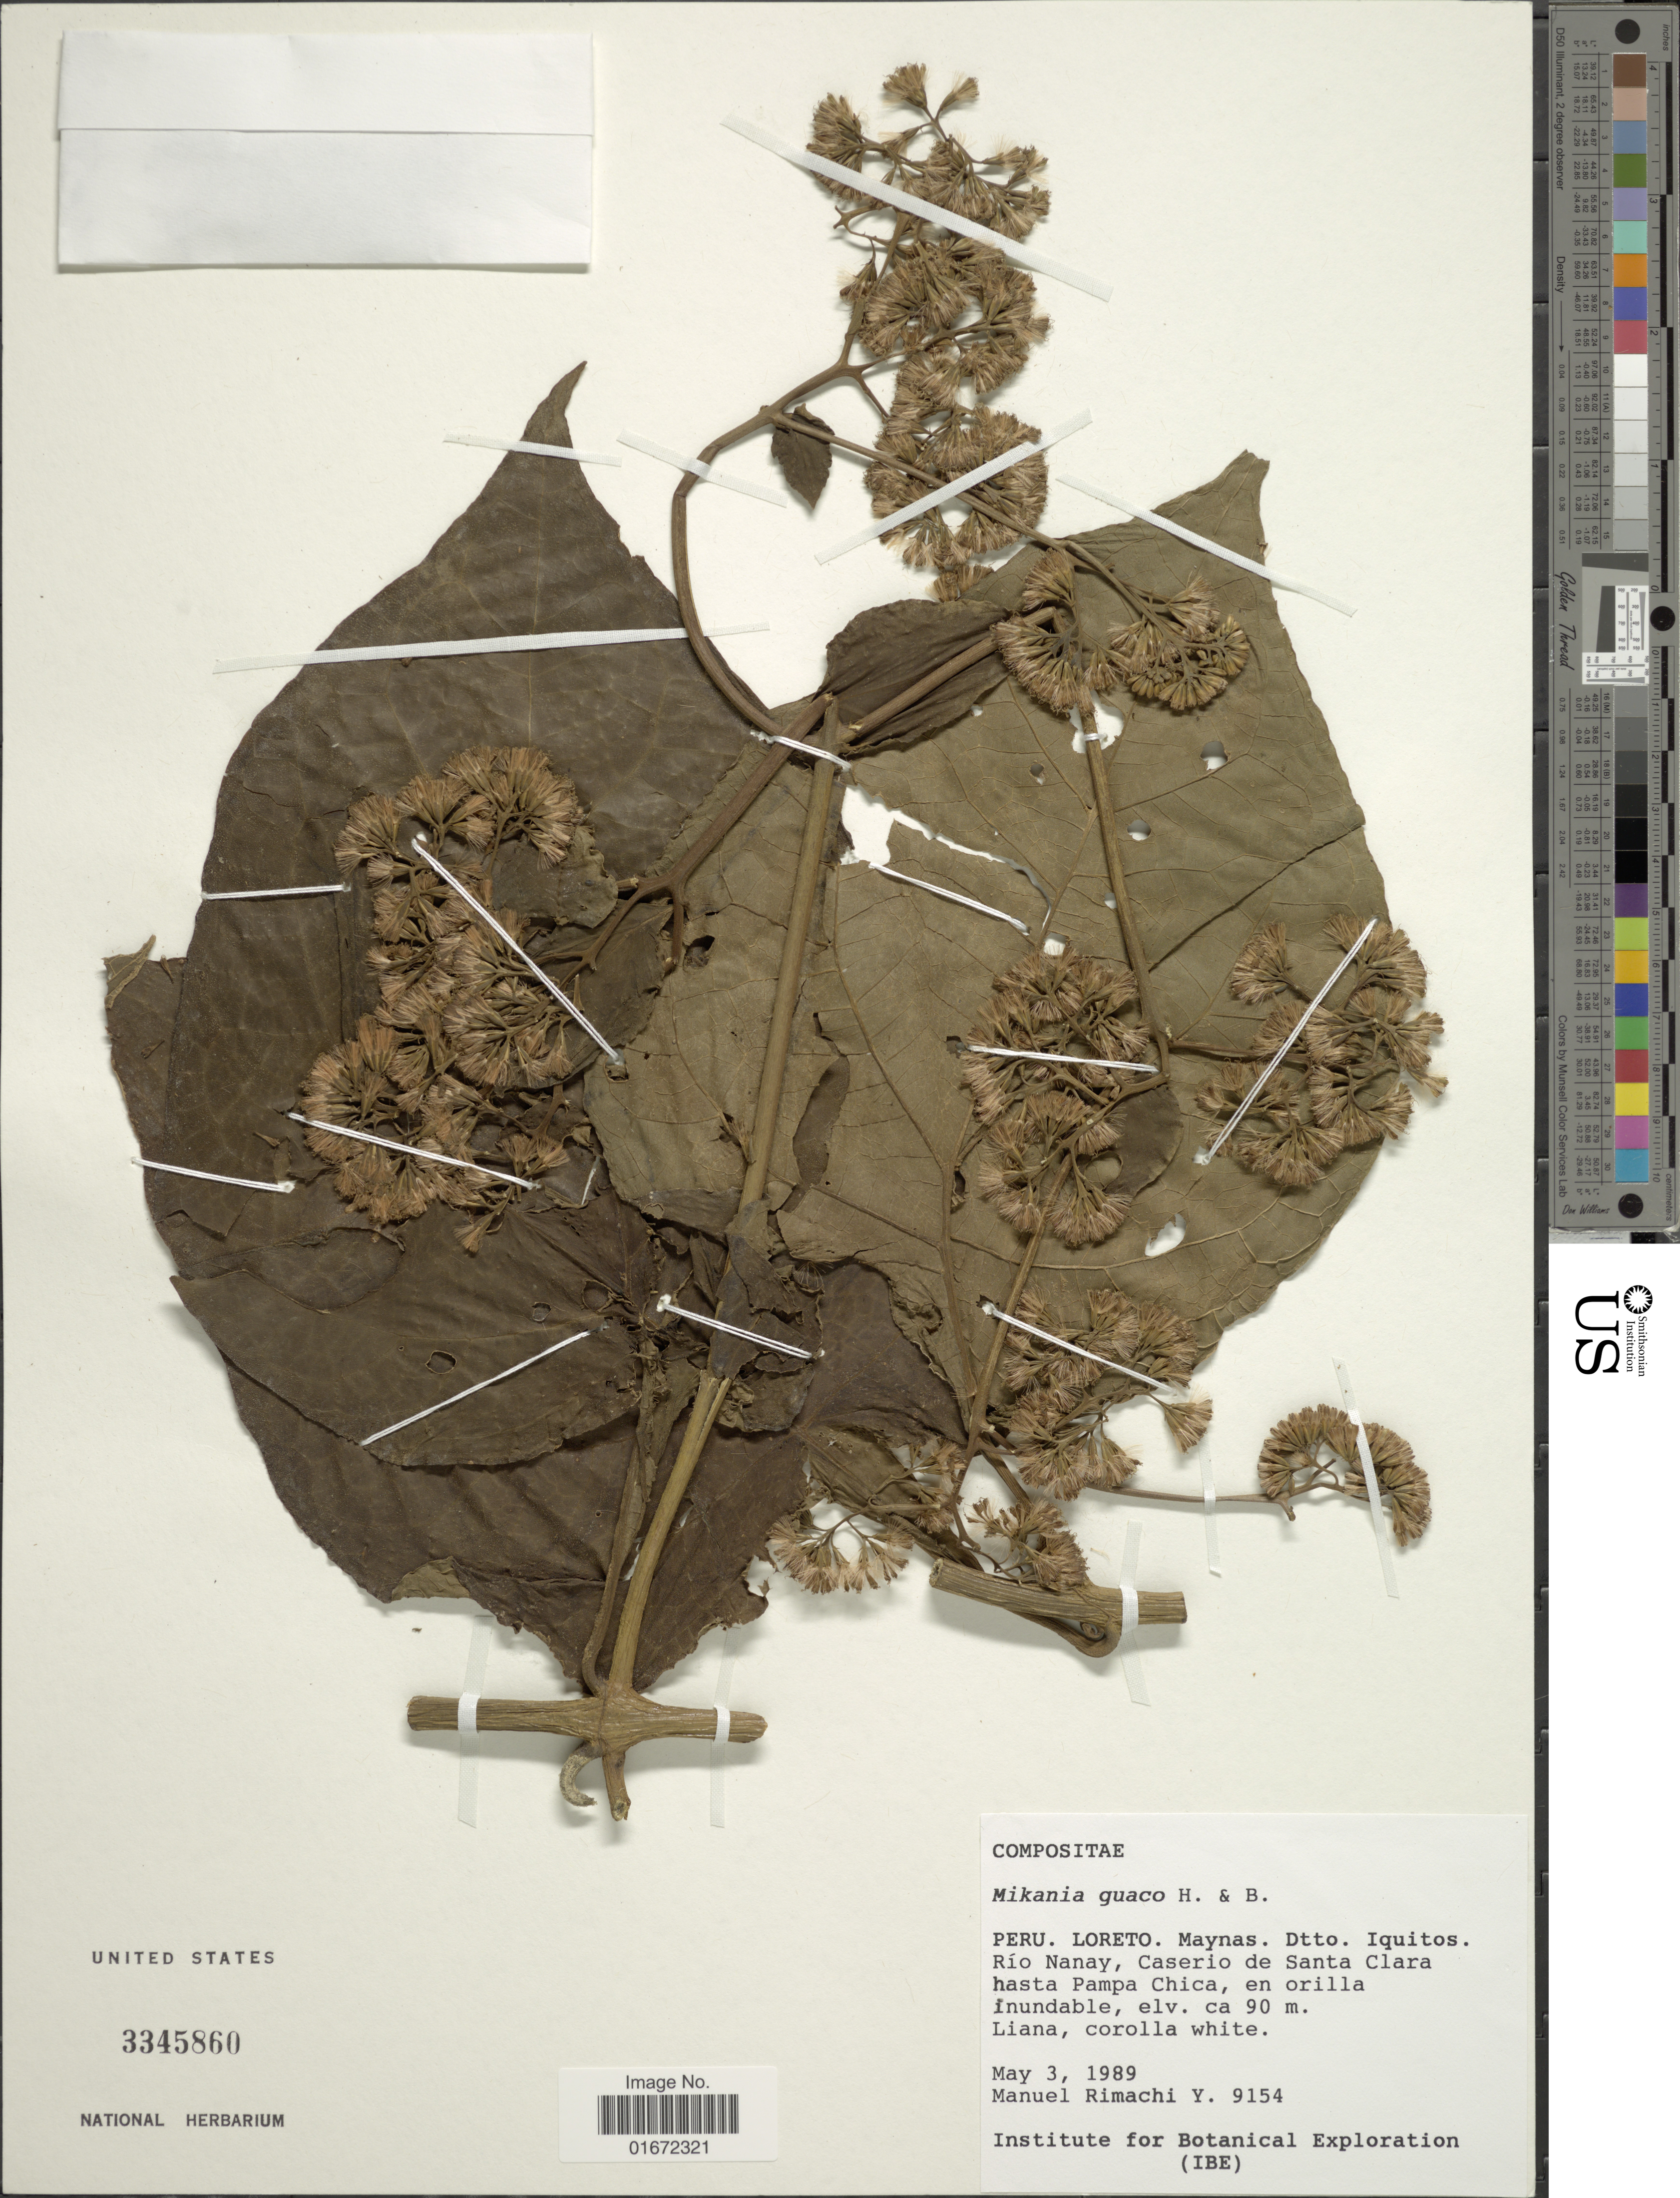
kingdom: Plantae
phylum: Tracheophyta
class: Magnoliopsida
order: Asterales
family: Asteraceae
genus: Mikania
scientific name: Mikania guaco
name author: Humb. & Bonpl.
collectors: M. Rimachi Y.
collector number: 9154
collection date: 1989-05-03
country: Peru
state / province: Loreto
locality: Peru. Loreto. Mayna. Dtto. Iquitos. Río Nanay, Caserio de Santa Clara hasta Pampa Chica, en orilla inundable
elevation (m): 90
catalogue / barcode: US 3345860